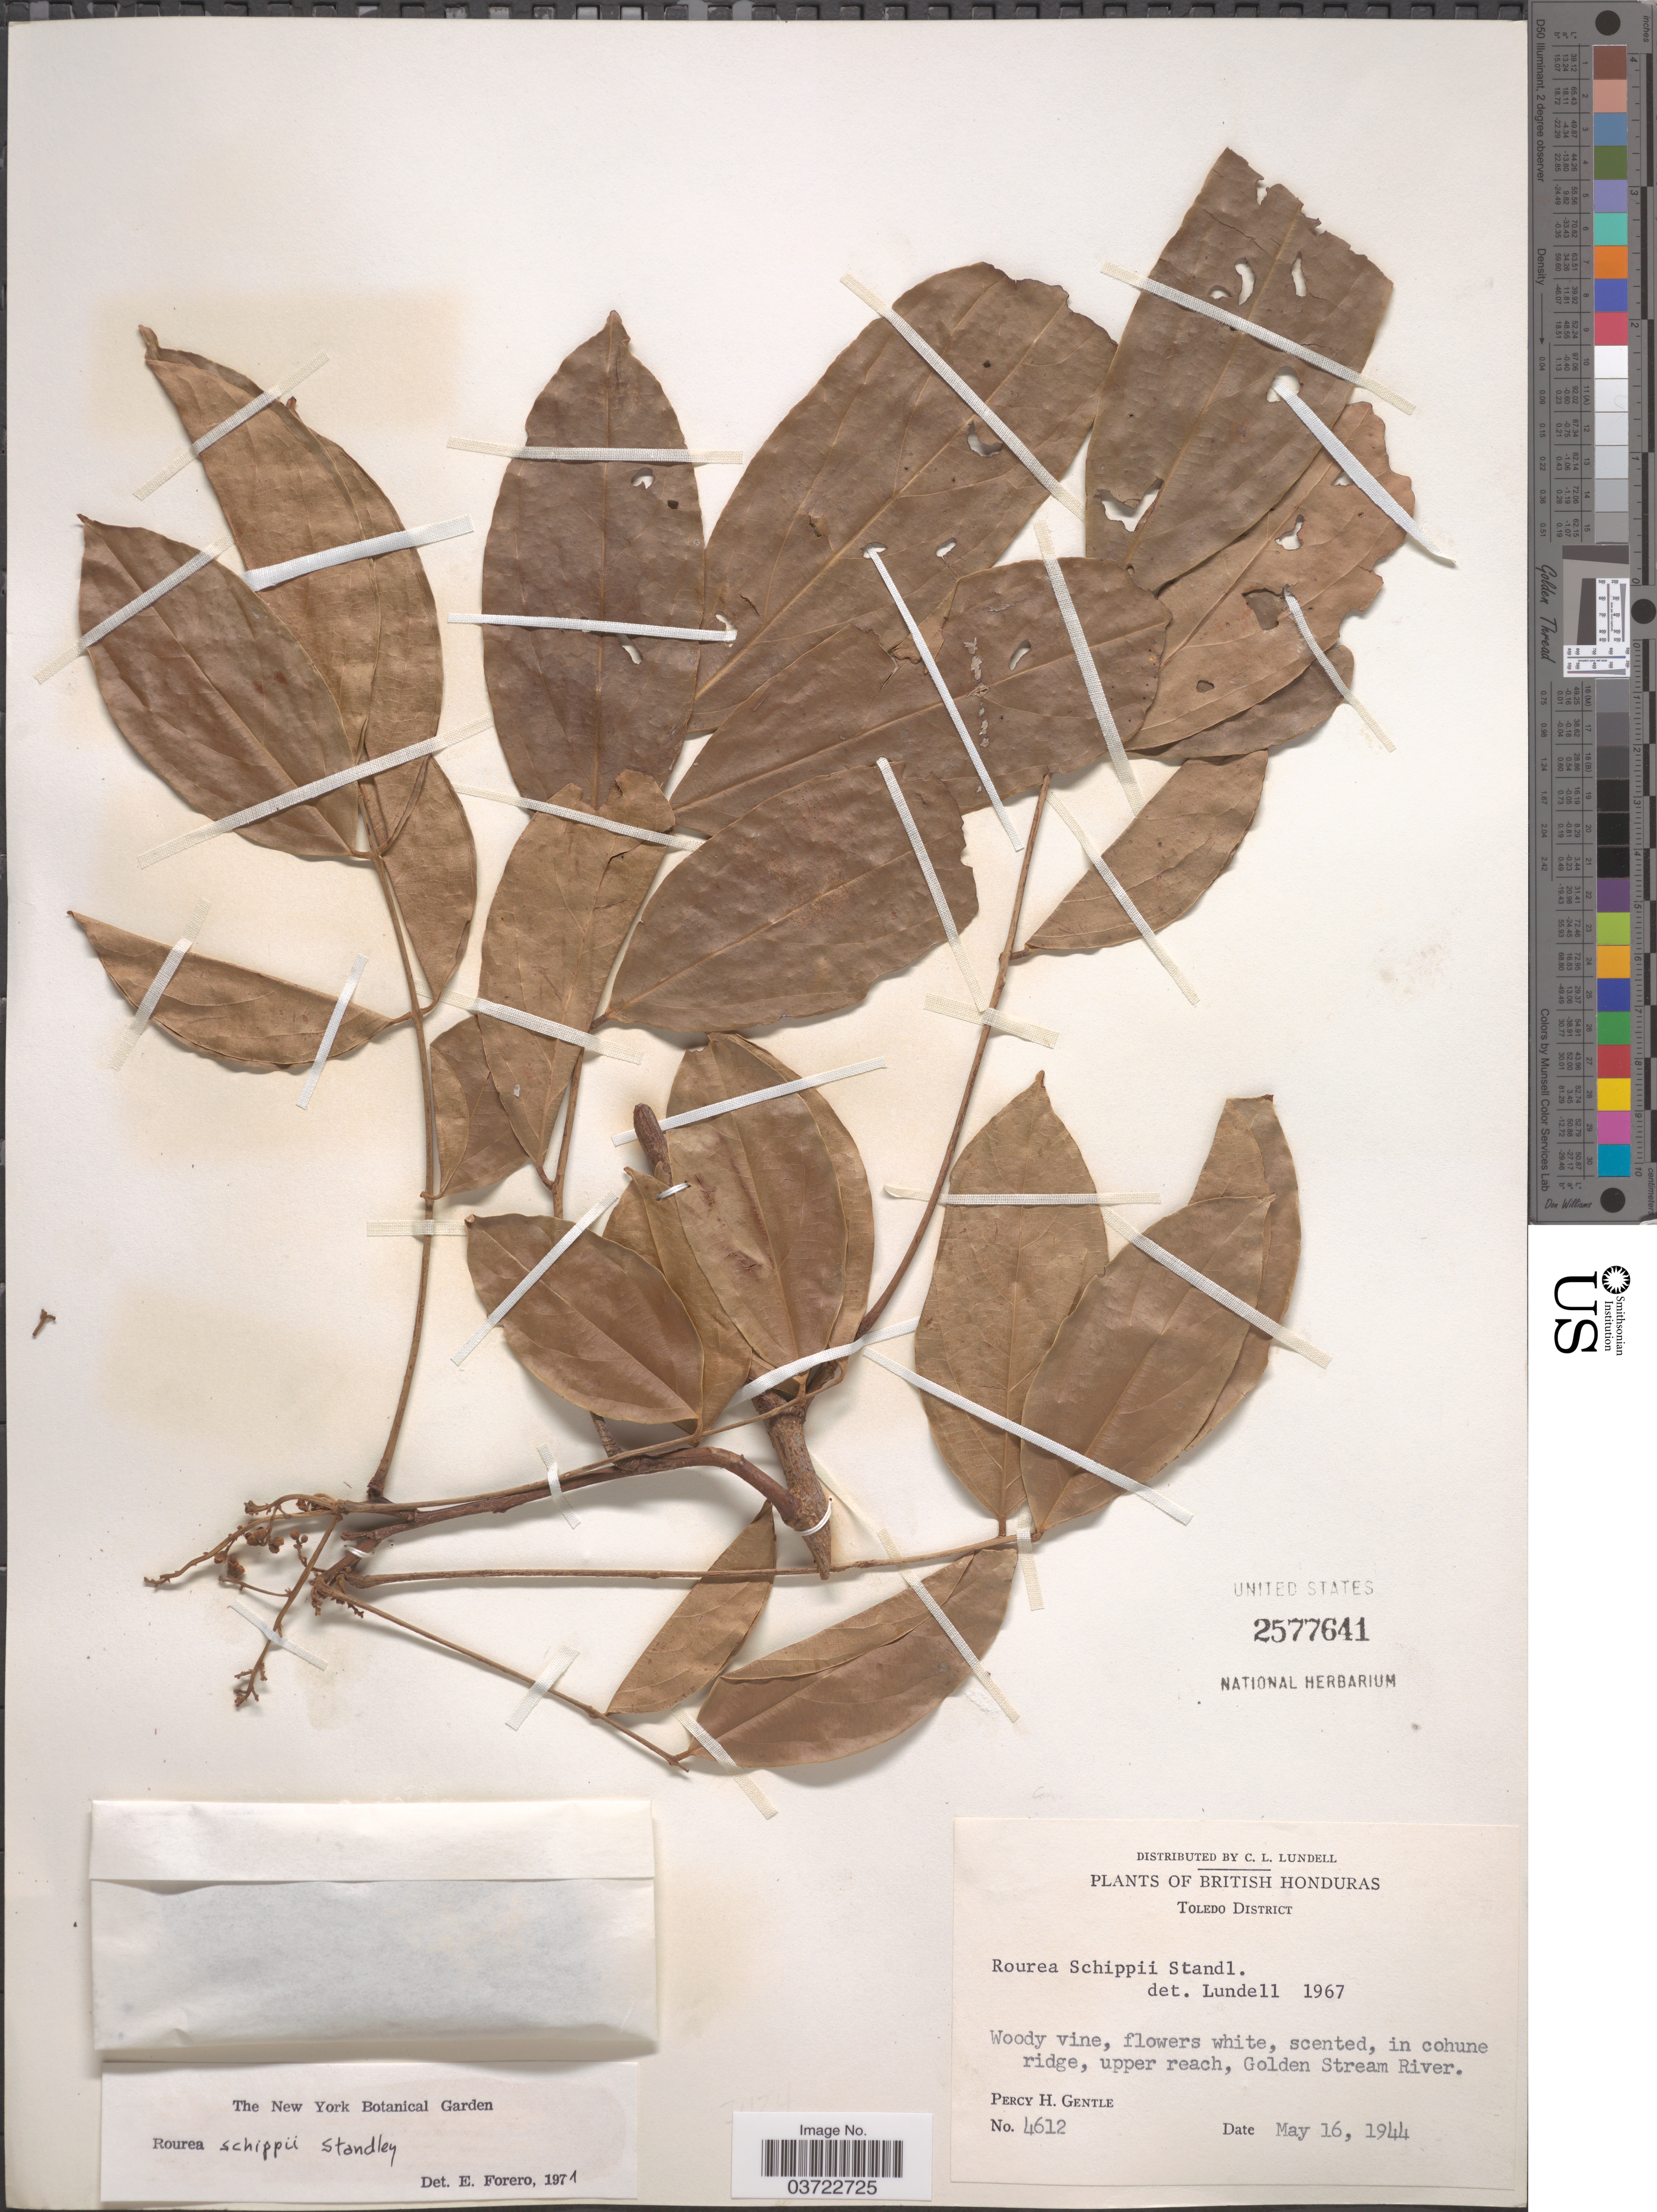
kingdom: Plantae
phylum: Tracheophyta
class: Magnoliopsida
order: Oxalidales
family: Connaraceae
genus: Rourea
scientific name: Rourea schippii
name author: Standl.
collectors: P. H. Gentle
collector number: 4612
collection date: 1944-05-16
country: Belize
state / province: Toledo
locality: British Honduras, Toledo District. Upper reach, Golden Stream River.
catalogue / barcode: US 2577641